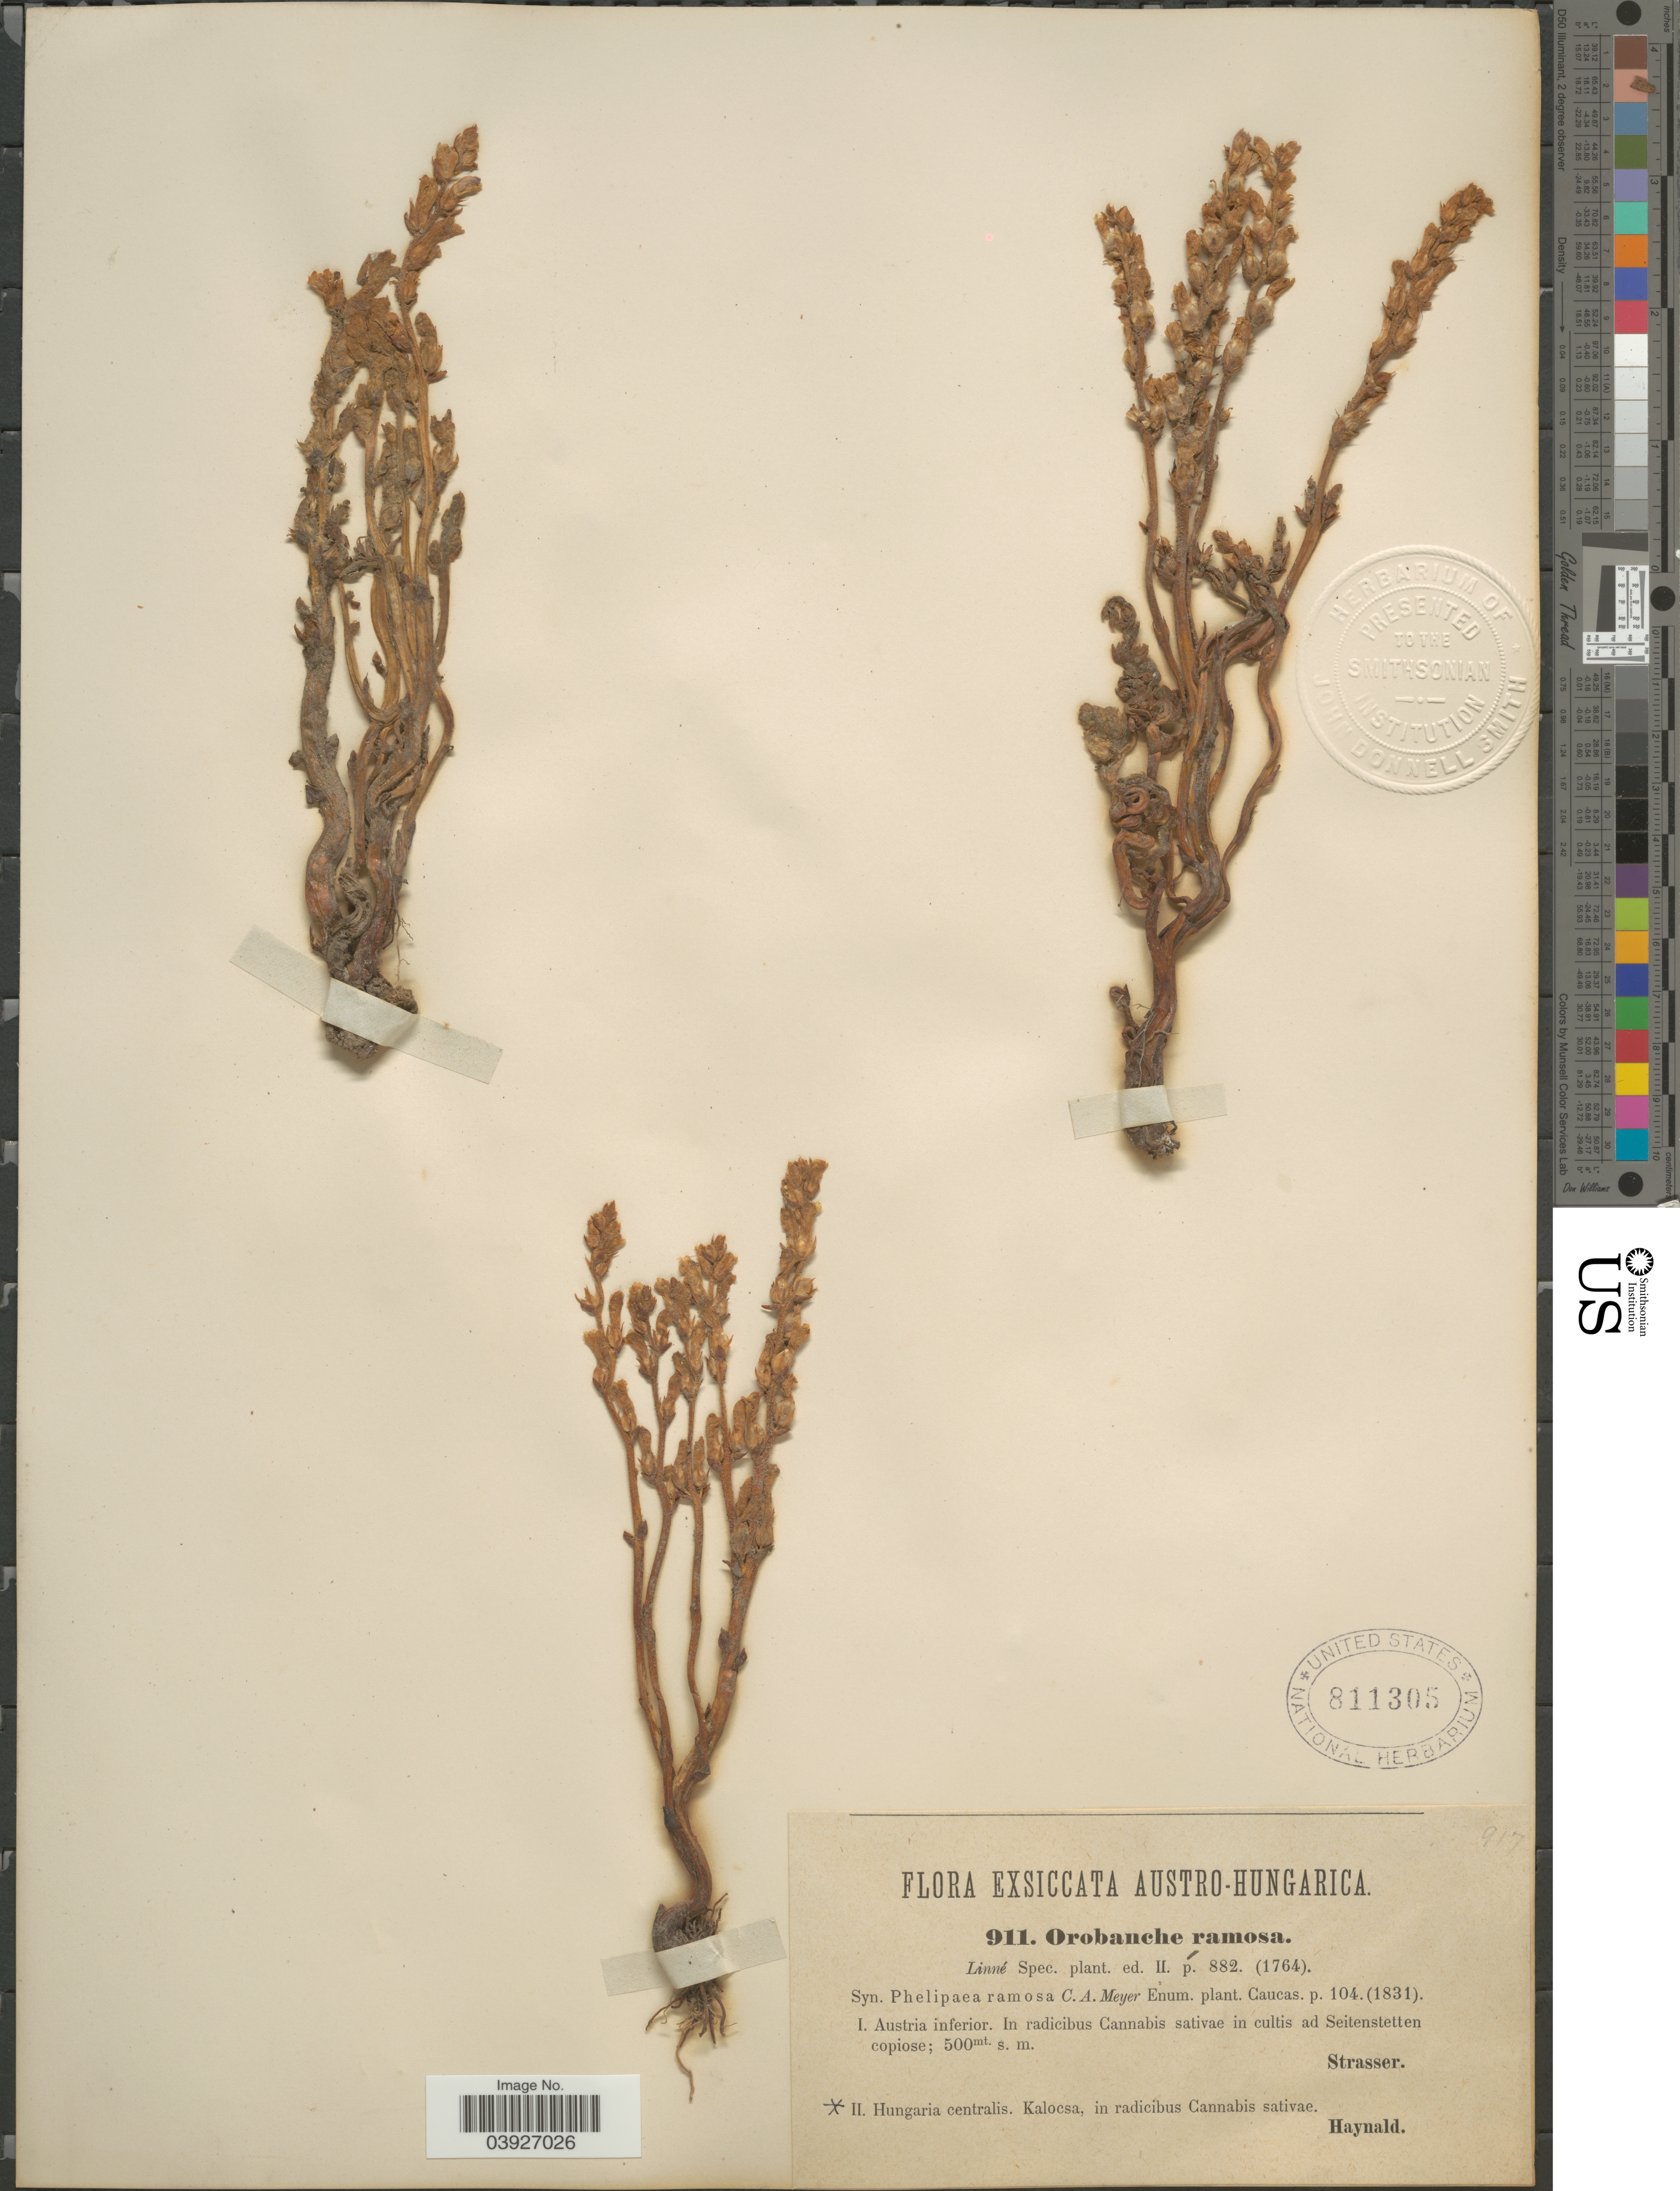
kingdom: Plantae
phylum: Tracheophyta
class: Magnoliopsida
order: Lamiales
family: Orobanchaceae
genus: Orobanche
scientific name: Orobanche ramosa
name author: L.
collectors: -. Haynald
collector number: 911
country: Hungary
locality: Hungaria centralis. Kalocsa, in radicibus Cannabis sativae.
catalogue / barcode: US 811305